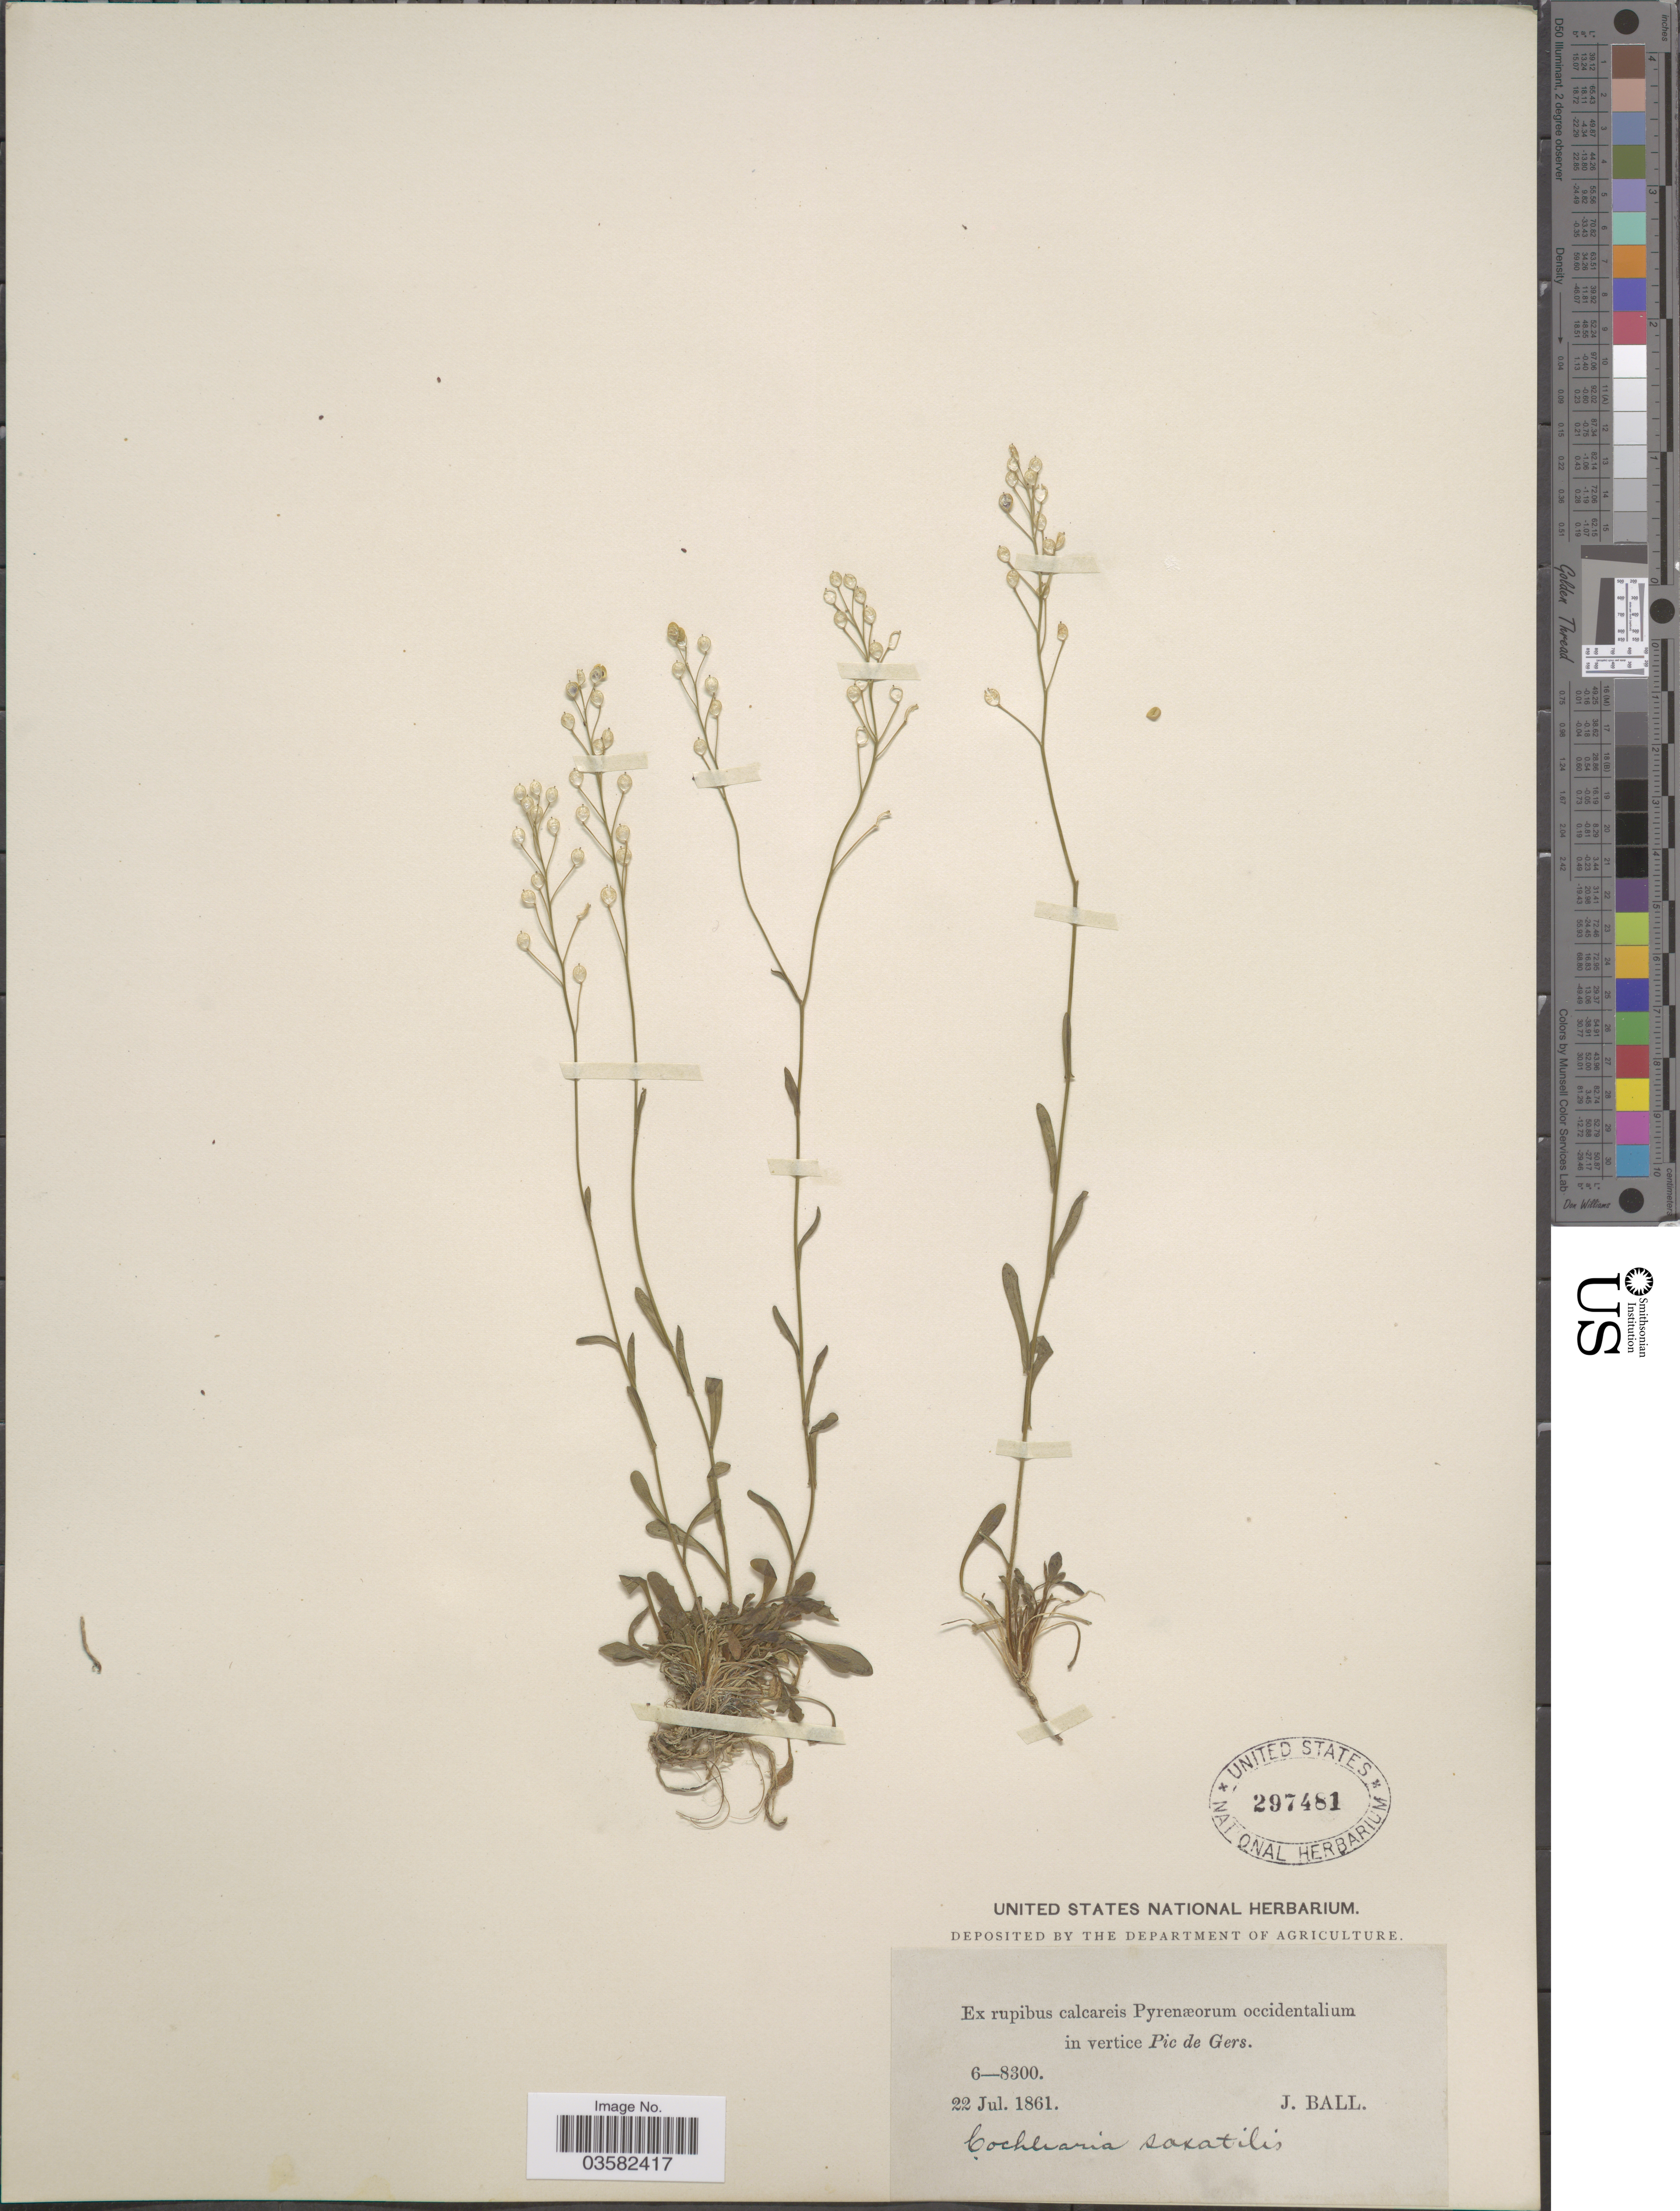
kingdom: Plantae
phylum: Tracheophyta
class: Magnoliopsida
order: Brassicales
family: Brassicaceae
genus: Kernera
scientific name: Kernera saxatilis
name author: (L.) Rchb.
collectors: J. Ball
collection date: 1861-07-22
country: France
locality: Ex rupibus calcareis Pyrenæorum occidentalium in vertice Pic de Gers.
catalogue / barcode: US 297481